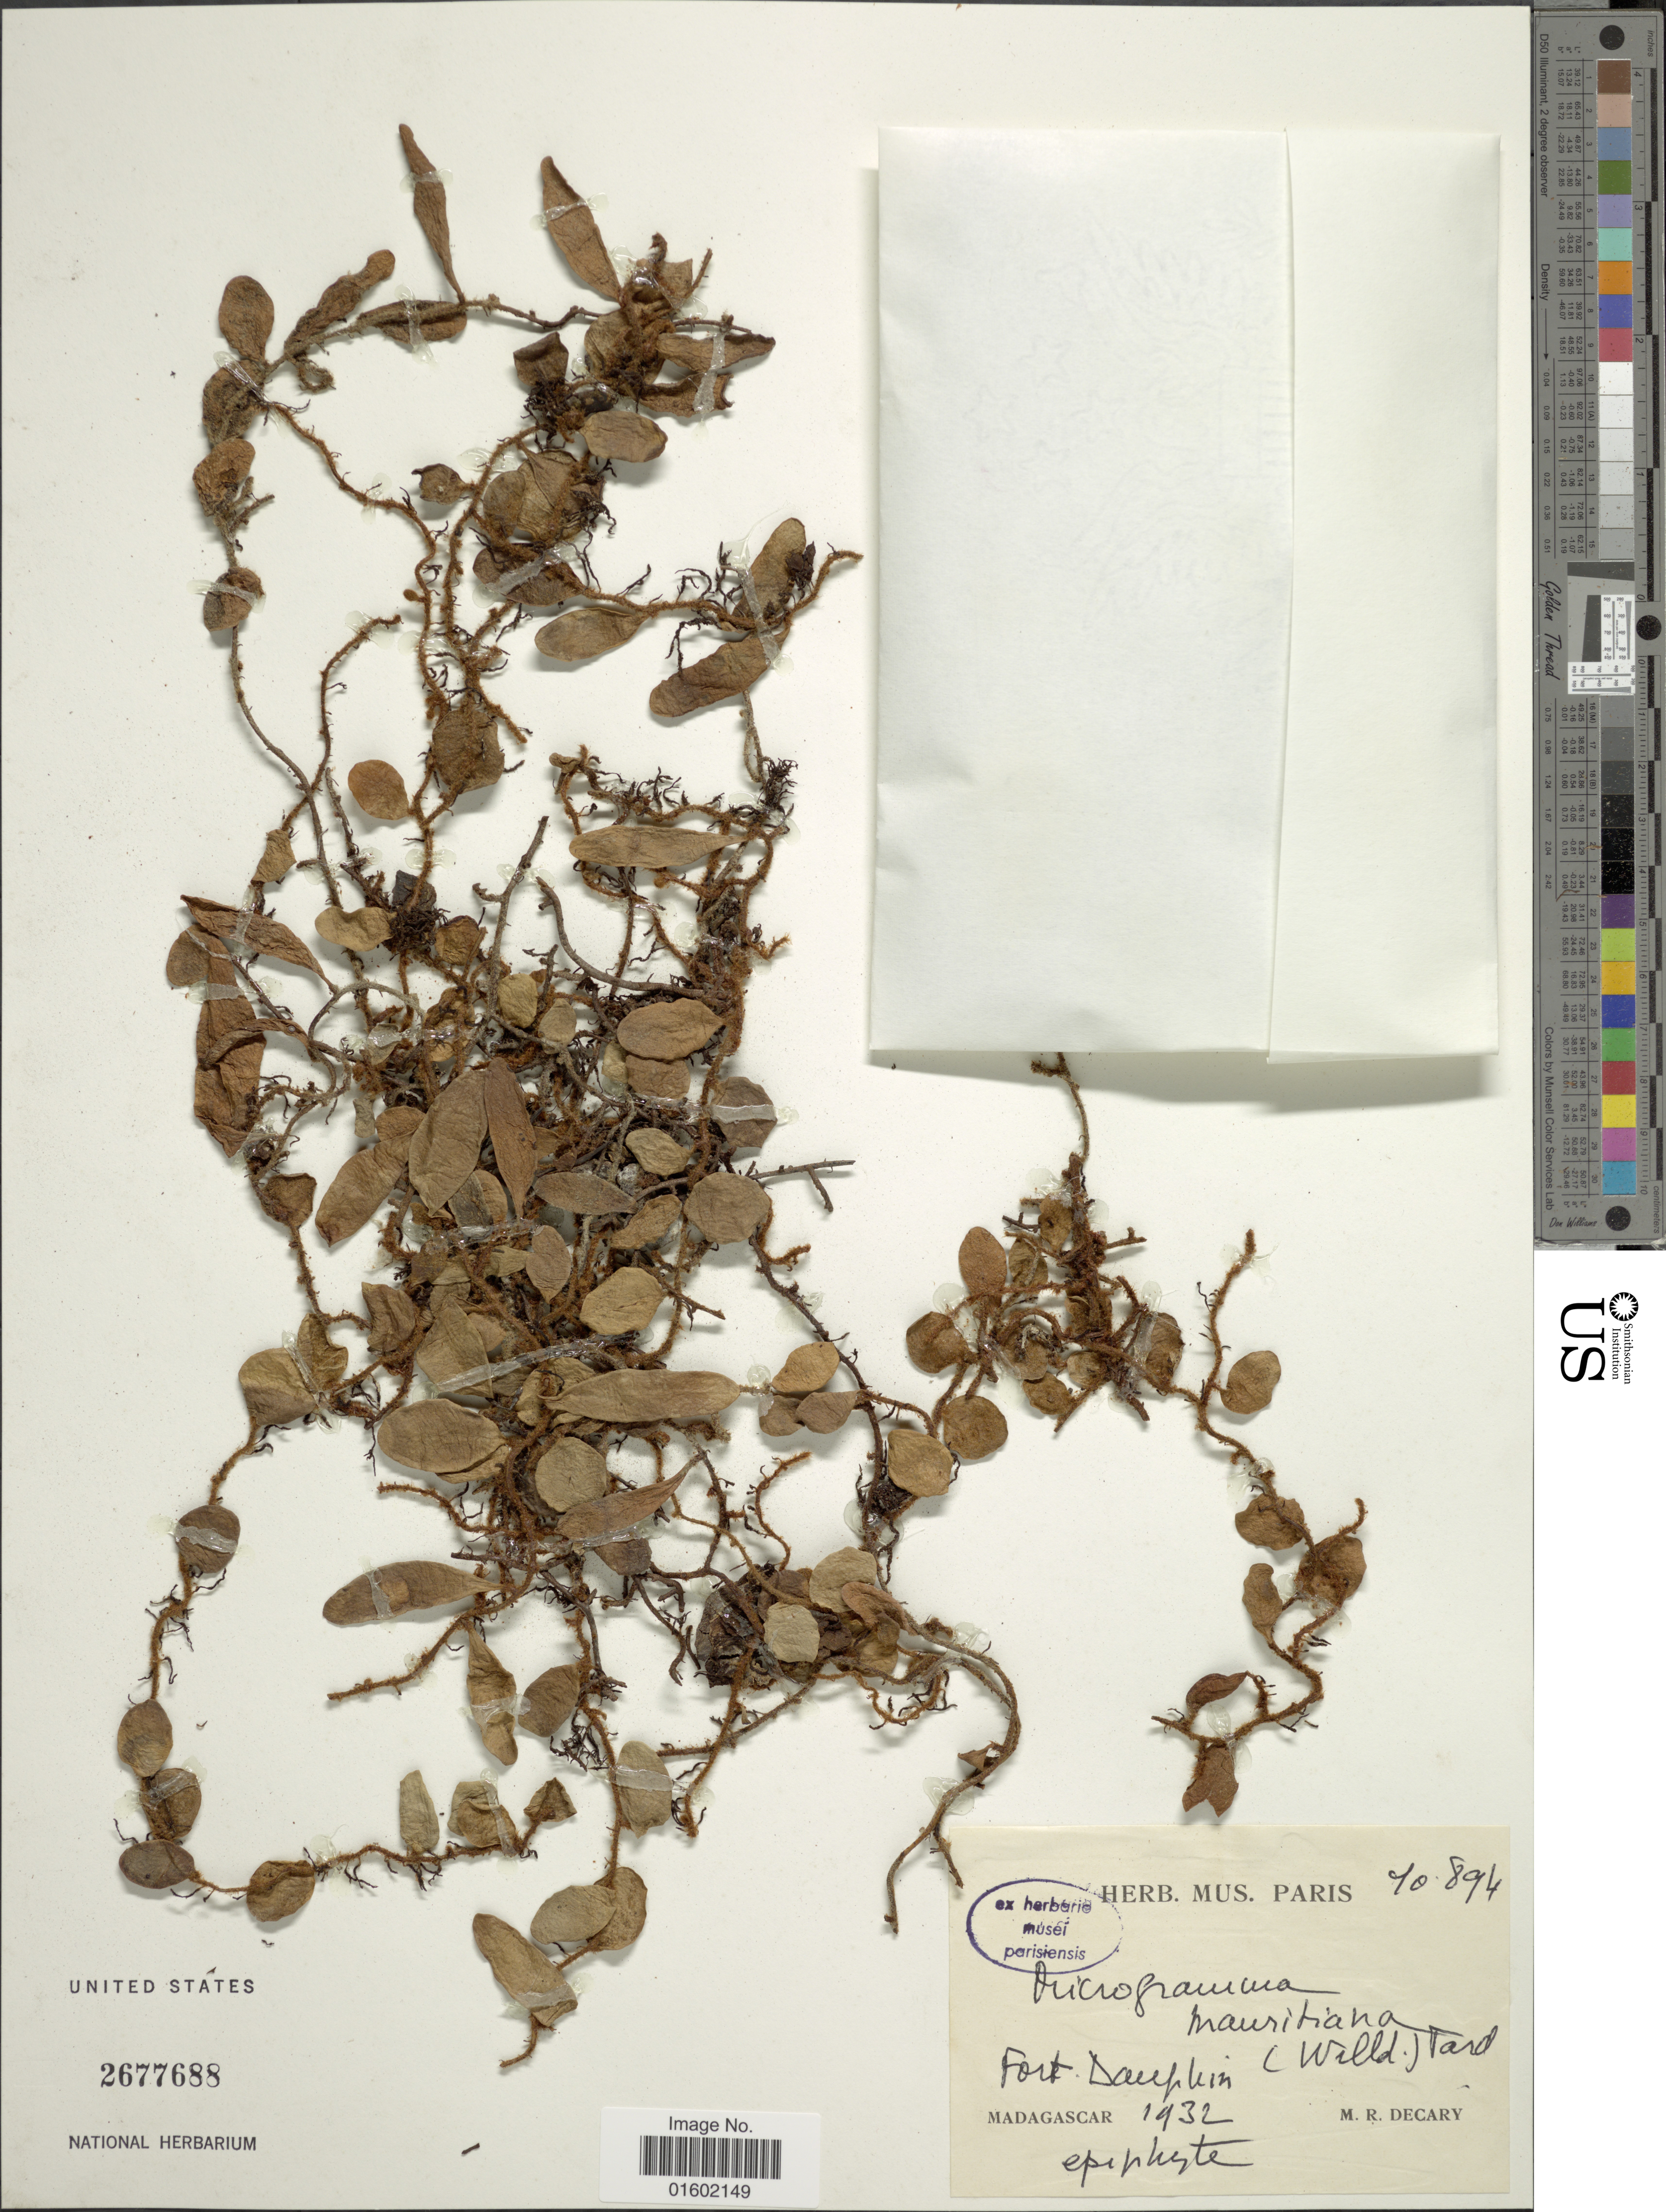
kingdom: Plantae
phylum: Tracheophyta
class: Polypodiopsida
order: Polypodiales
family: Polypodiaceae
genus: Microgramma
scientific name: Microgramma mauritiana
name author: (Willd.) Tardieu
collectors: R. Decary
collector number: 70849*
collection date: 1932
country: Madagascar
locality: Fort. Daupilin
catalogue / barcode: US 2677688